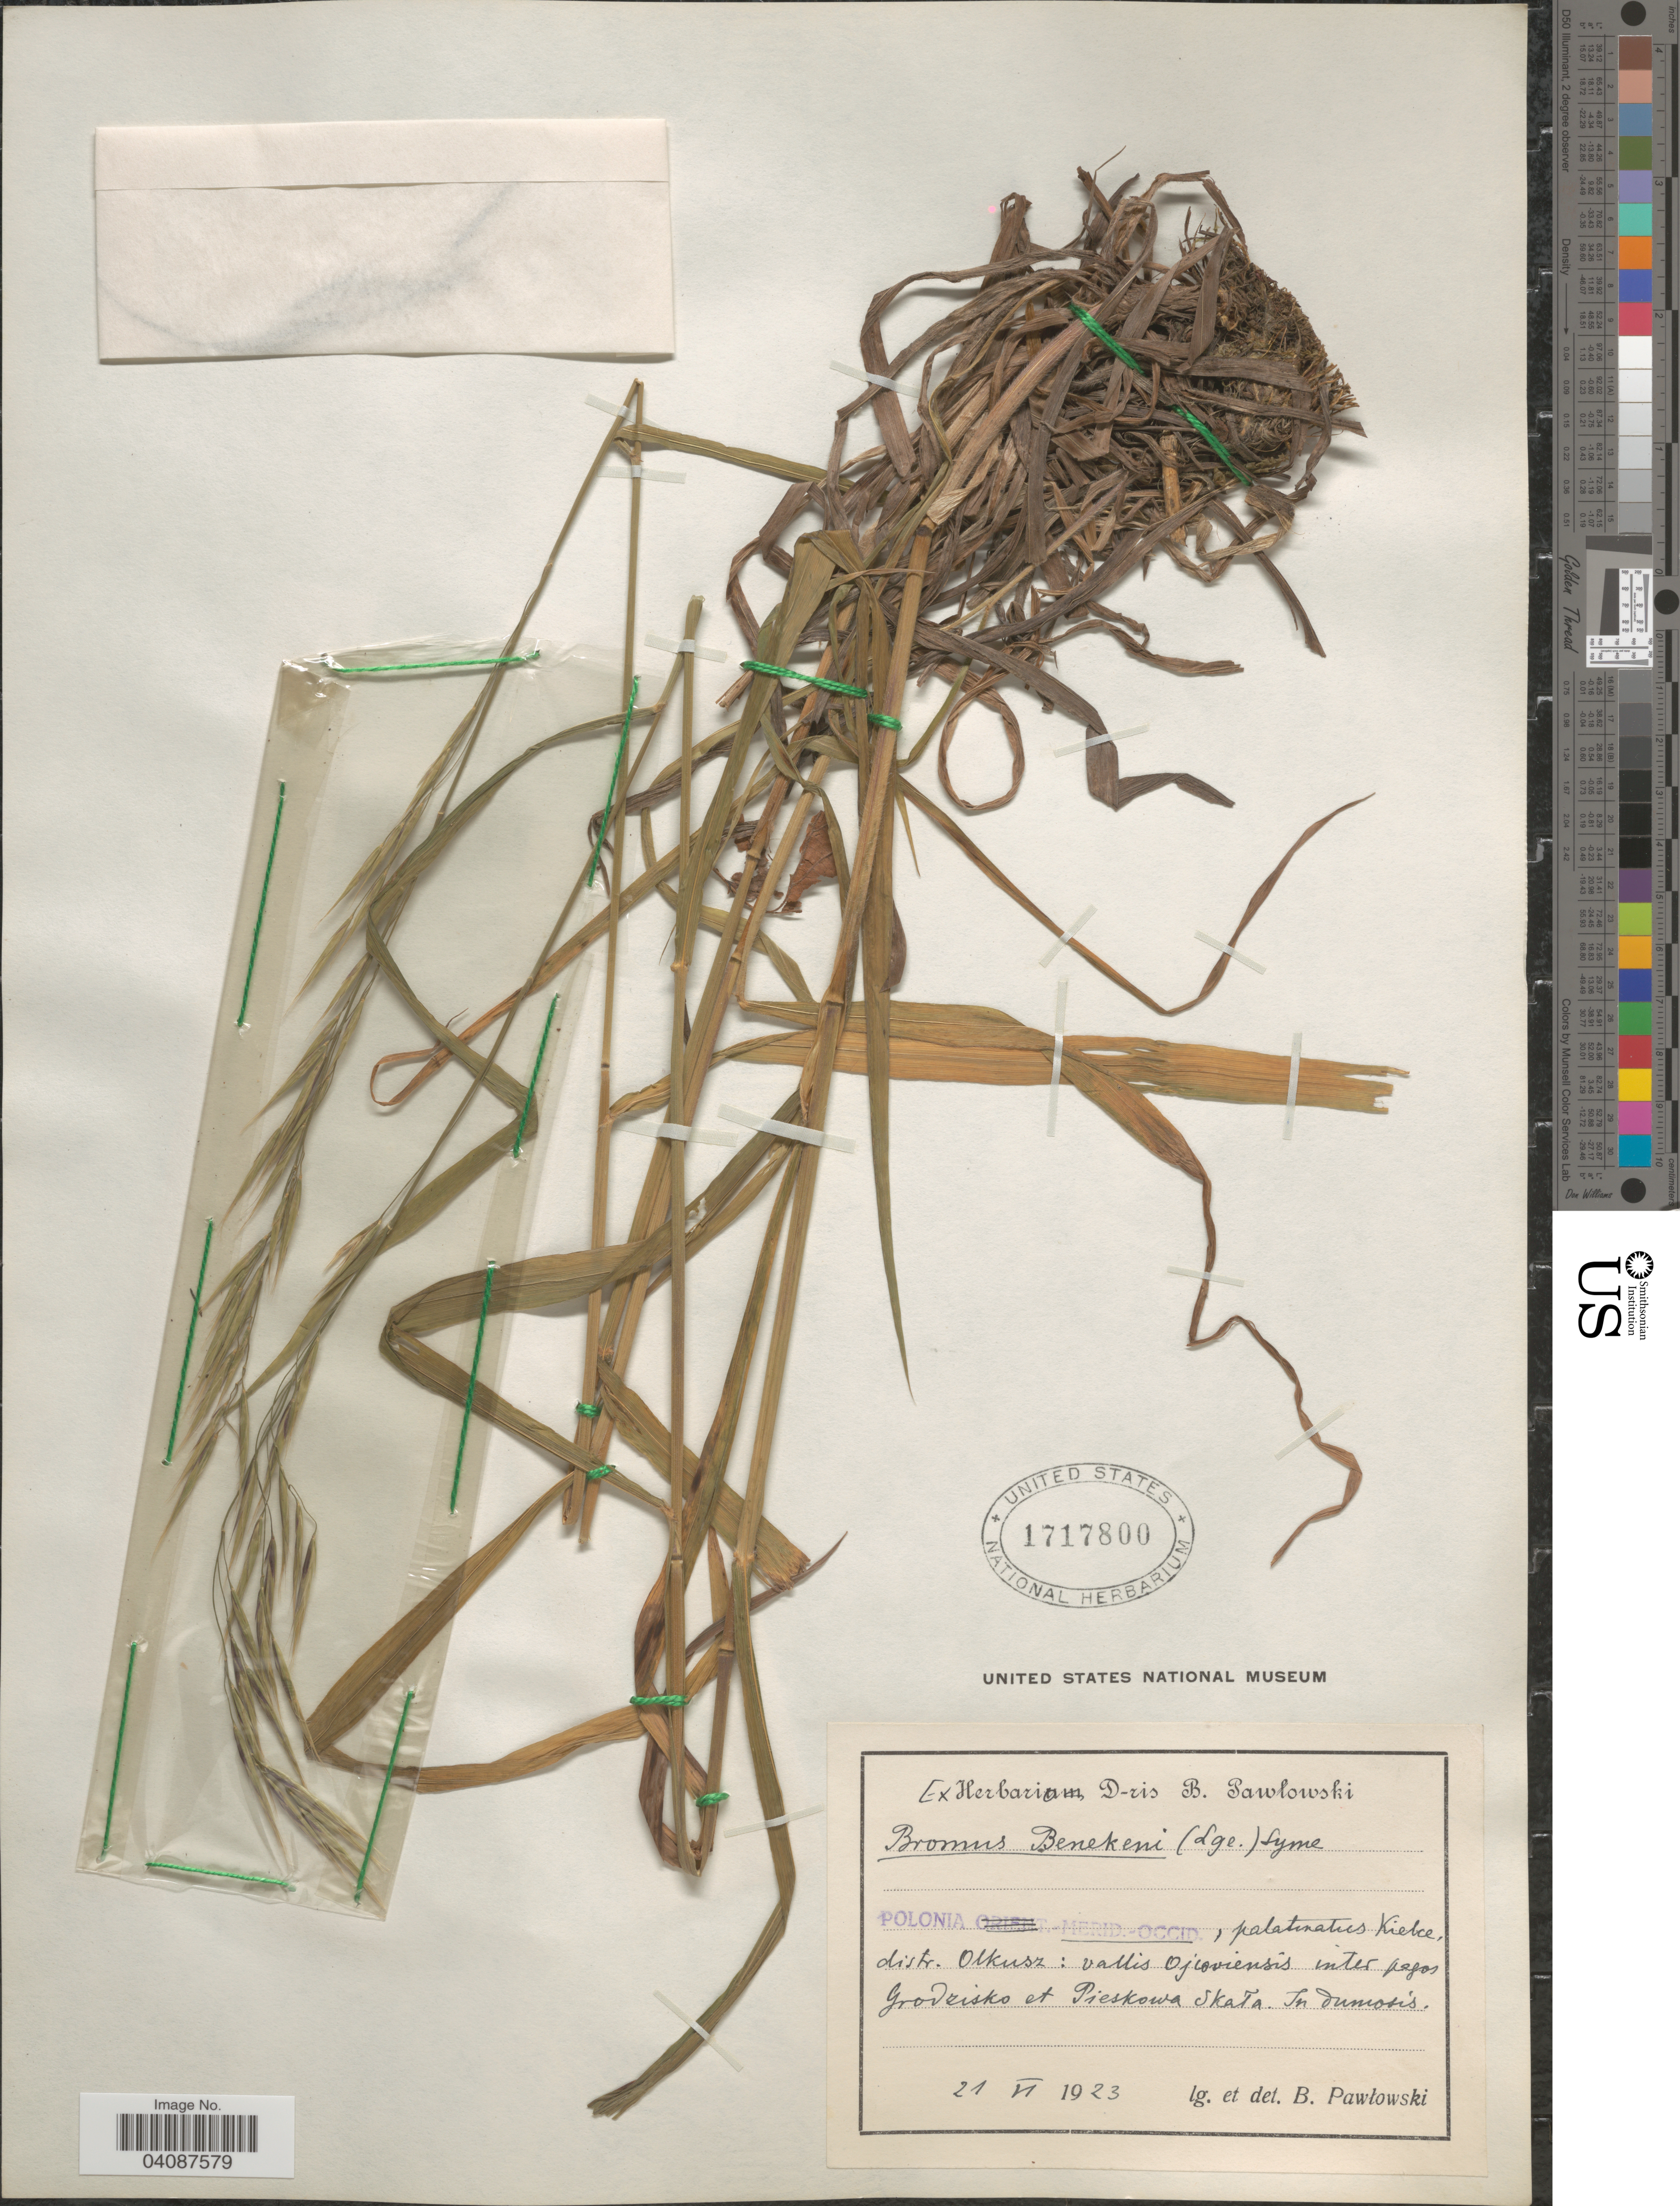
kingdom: Plantae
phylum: Tracheophyta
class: Liliopsida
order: Poales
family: Poaceae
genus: Bromus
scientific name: Bromus benekenii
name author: (Lange) Trimen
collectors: B. Pawlowski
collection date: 1923-06-21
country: Poland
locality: Polonia Merid-Occid., palatinatus Kielce, distr. Olkusz: vallis Ojcoviensis inter pagos Grodzisko et Pieskowa Skata. In dumosis.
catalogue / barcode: US 1717800